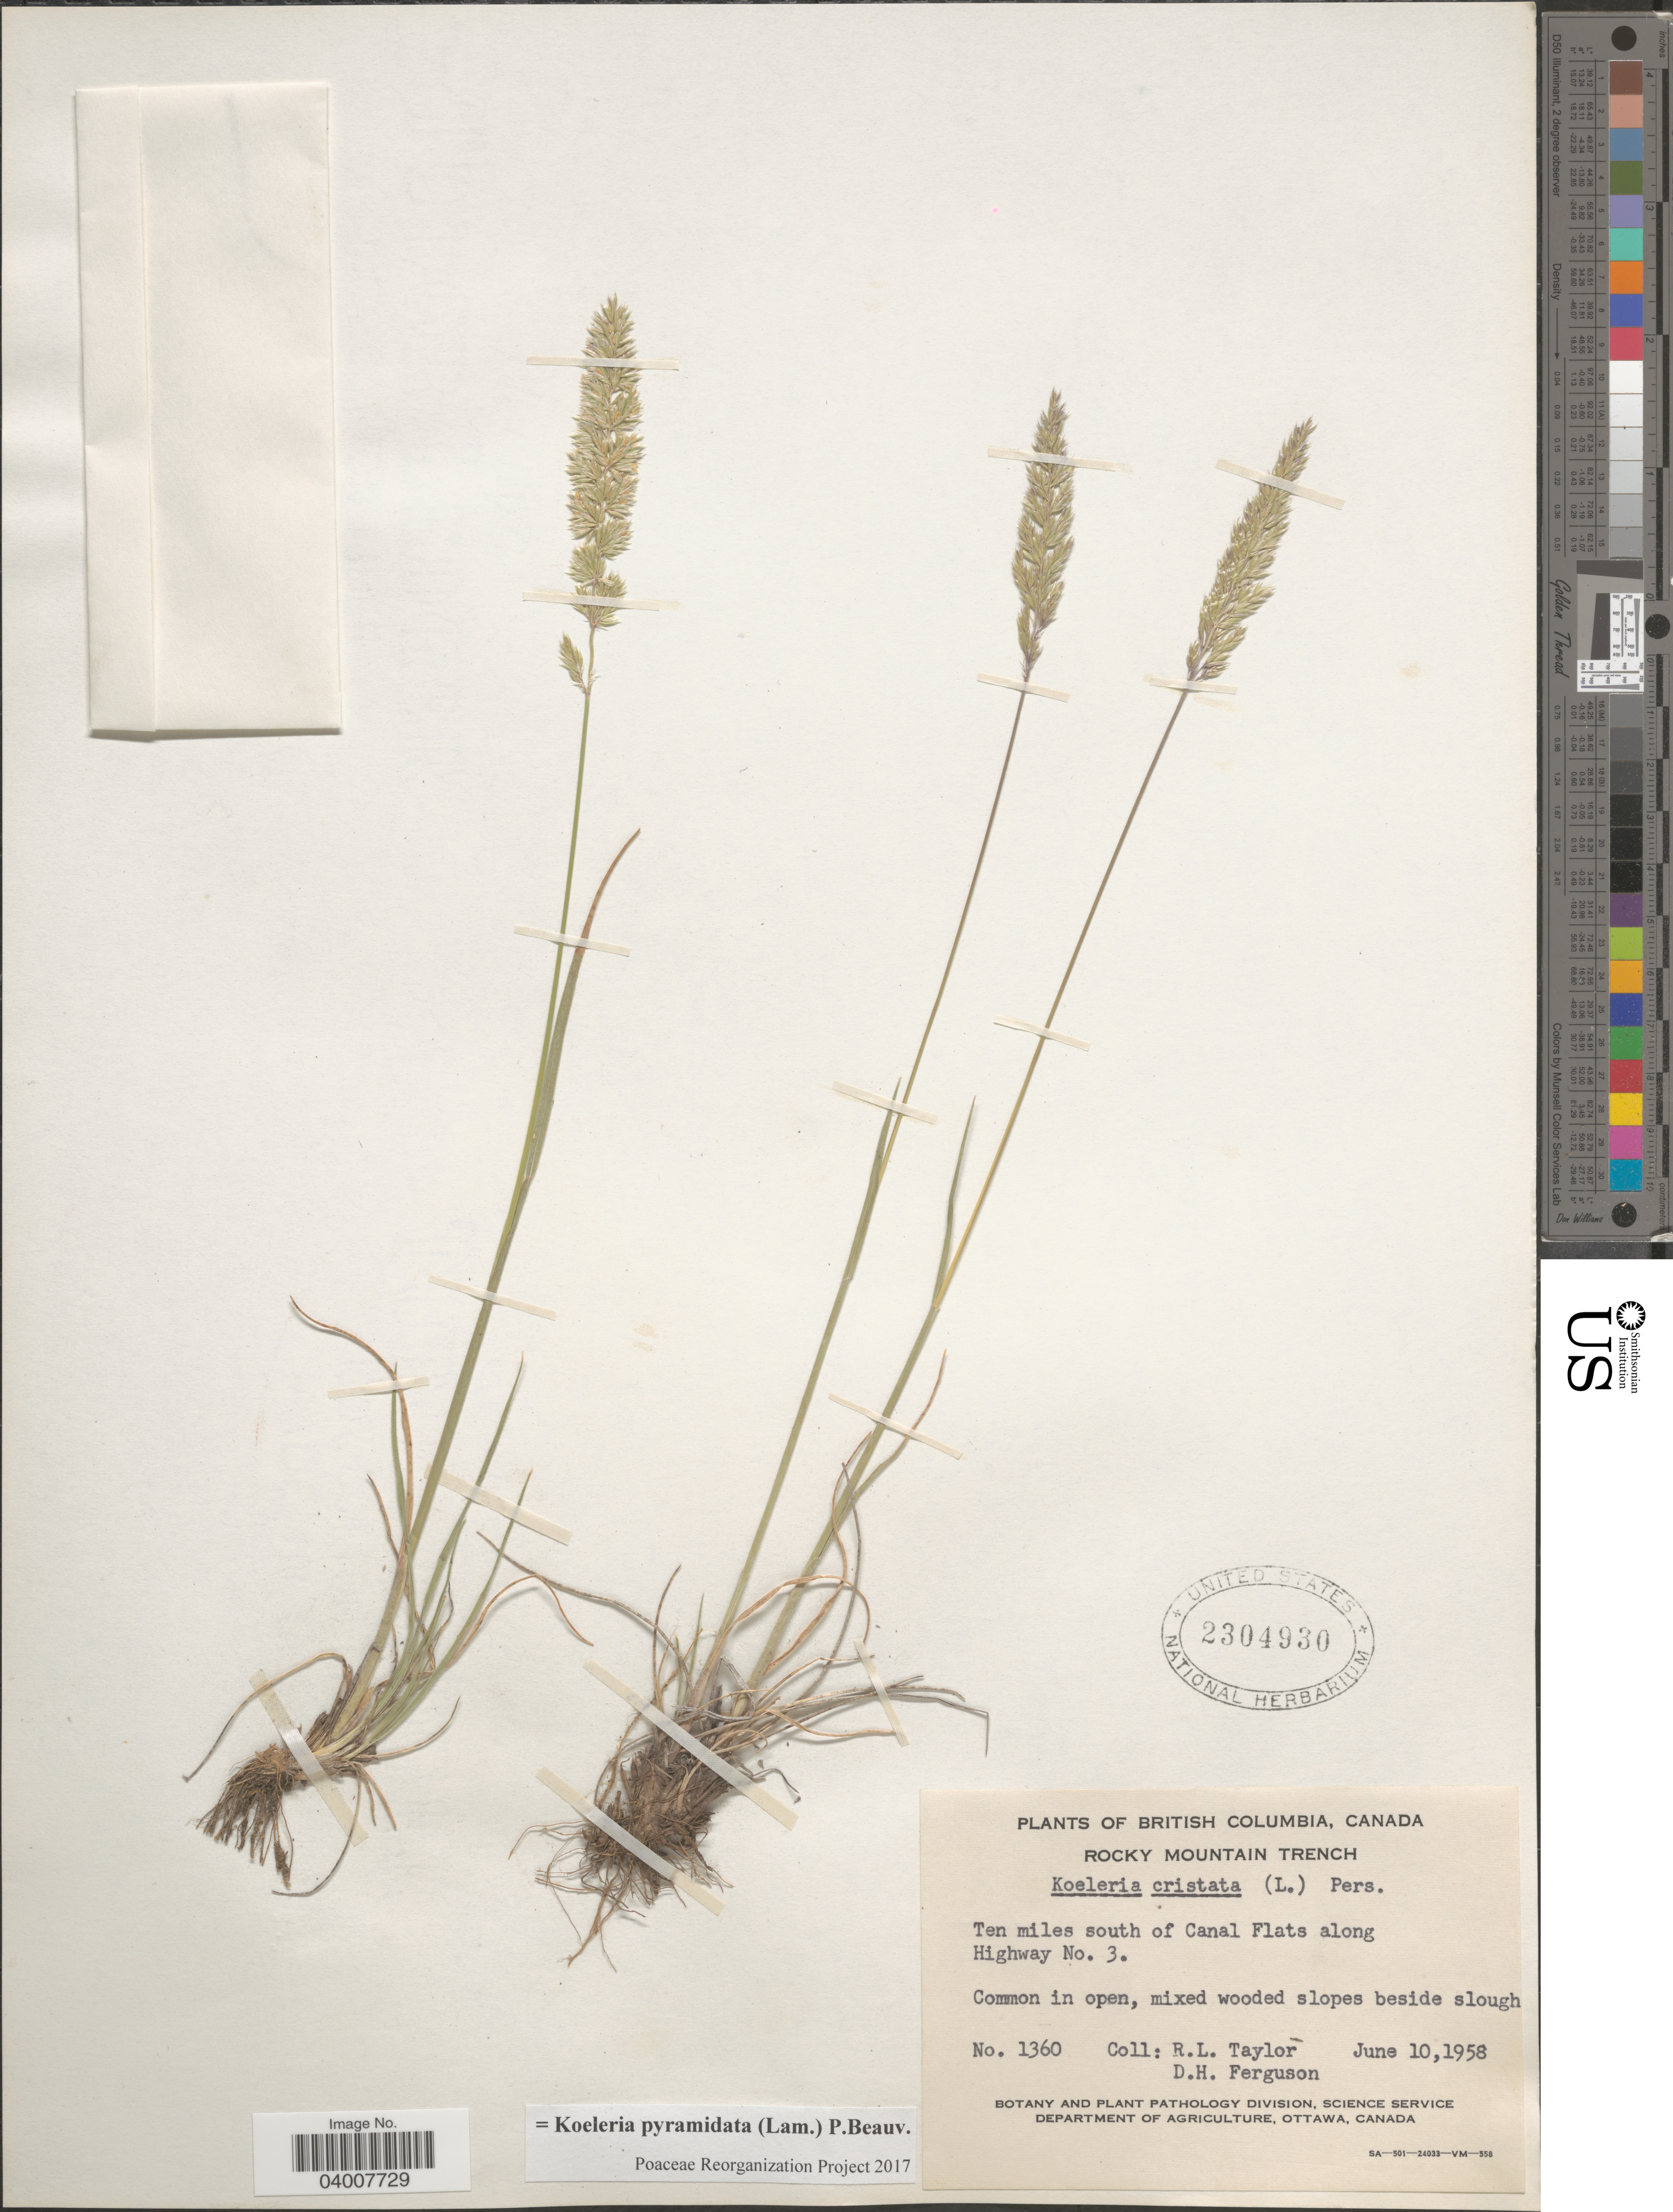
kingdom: Plantae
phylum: Tracheophyta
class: Liliopsida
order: Poales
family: Poaceae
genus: Koeleria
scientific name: Koeleria pyramidata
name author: (Lam.) P. Beauv.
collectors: R. Taylor & D. Ferguson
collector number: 1360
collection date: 1958-06-10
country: Canada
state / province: British Columbia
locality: Rocky Mountain Trench. Ten miles south of Canal Flats along Highway No. 3.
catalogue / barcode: US 2304930